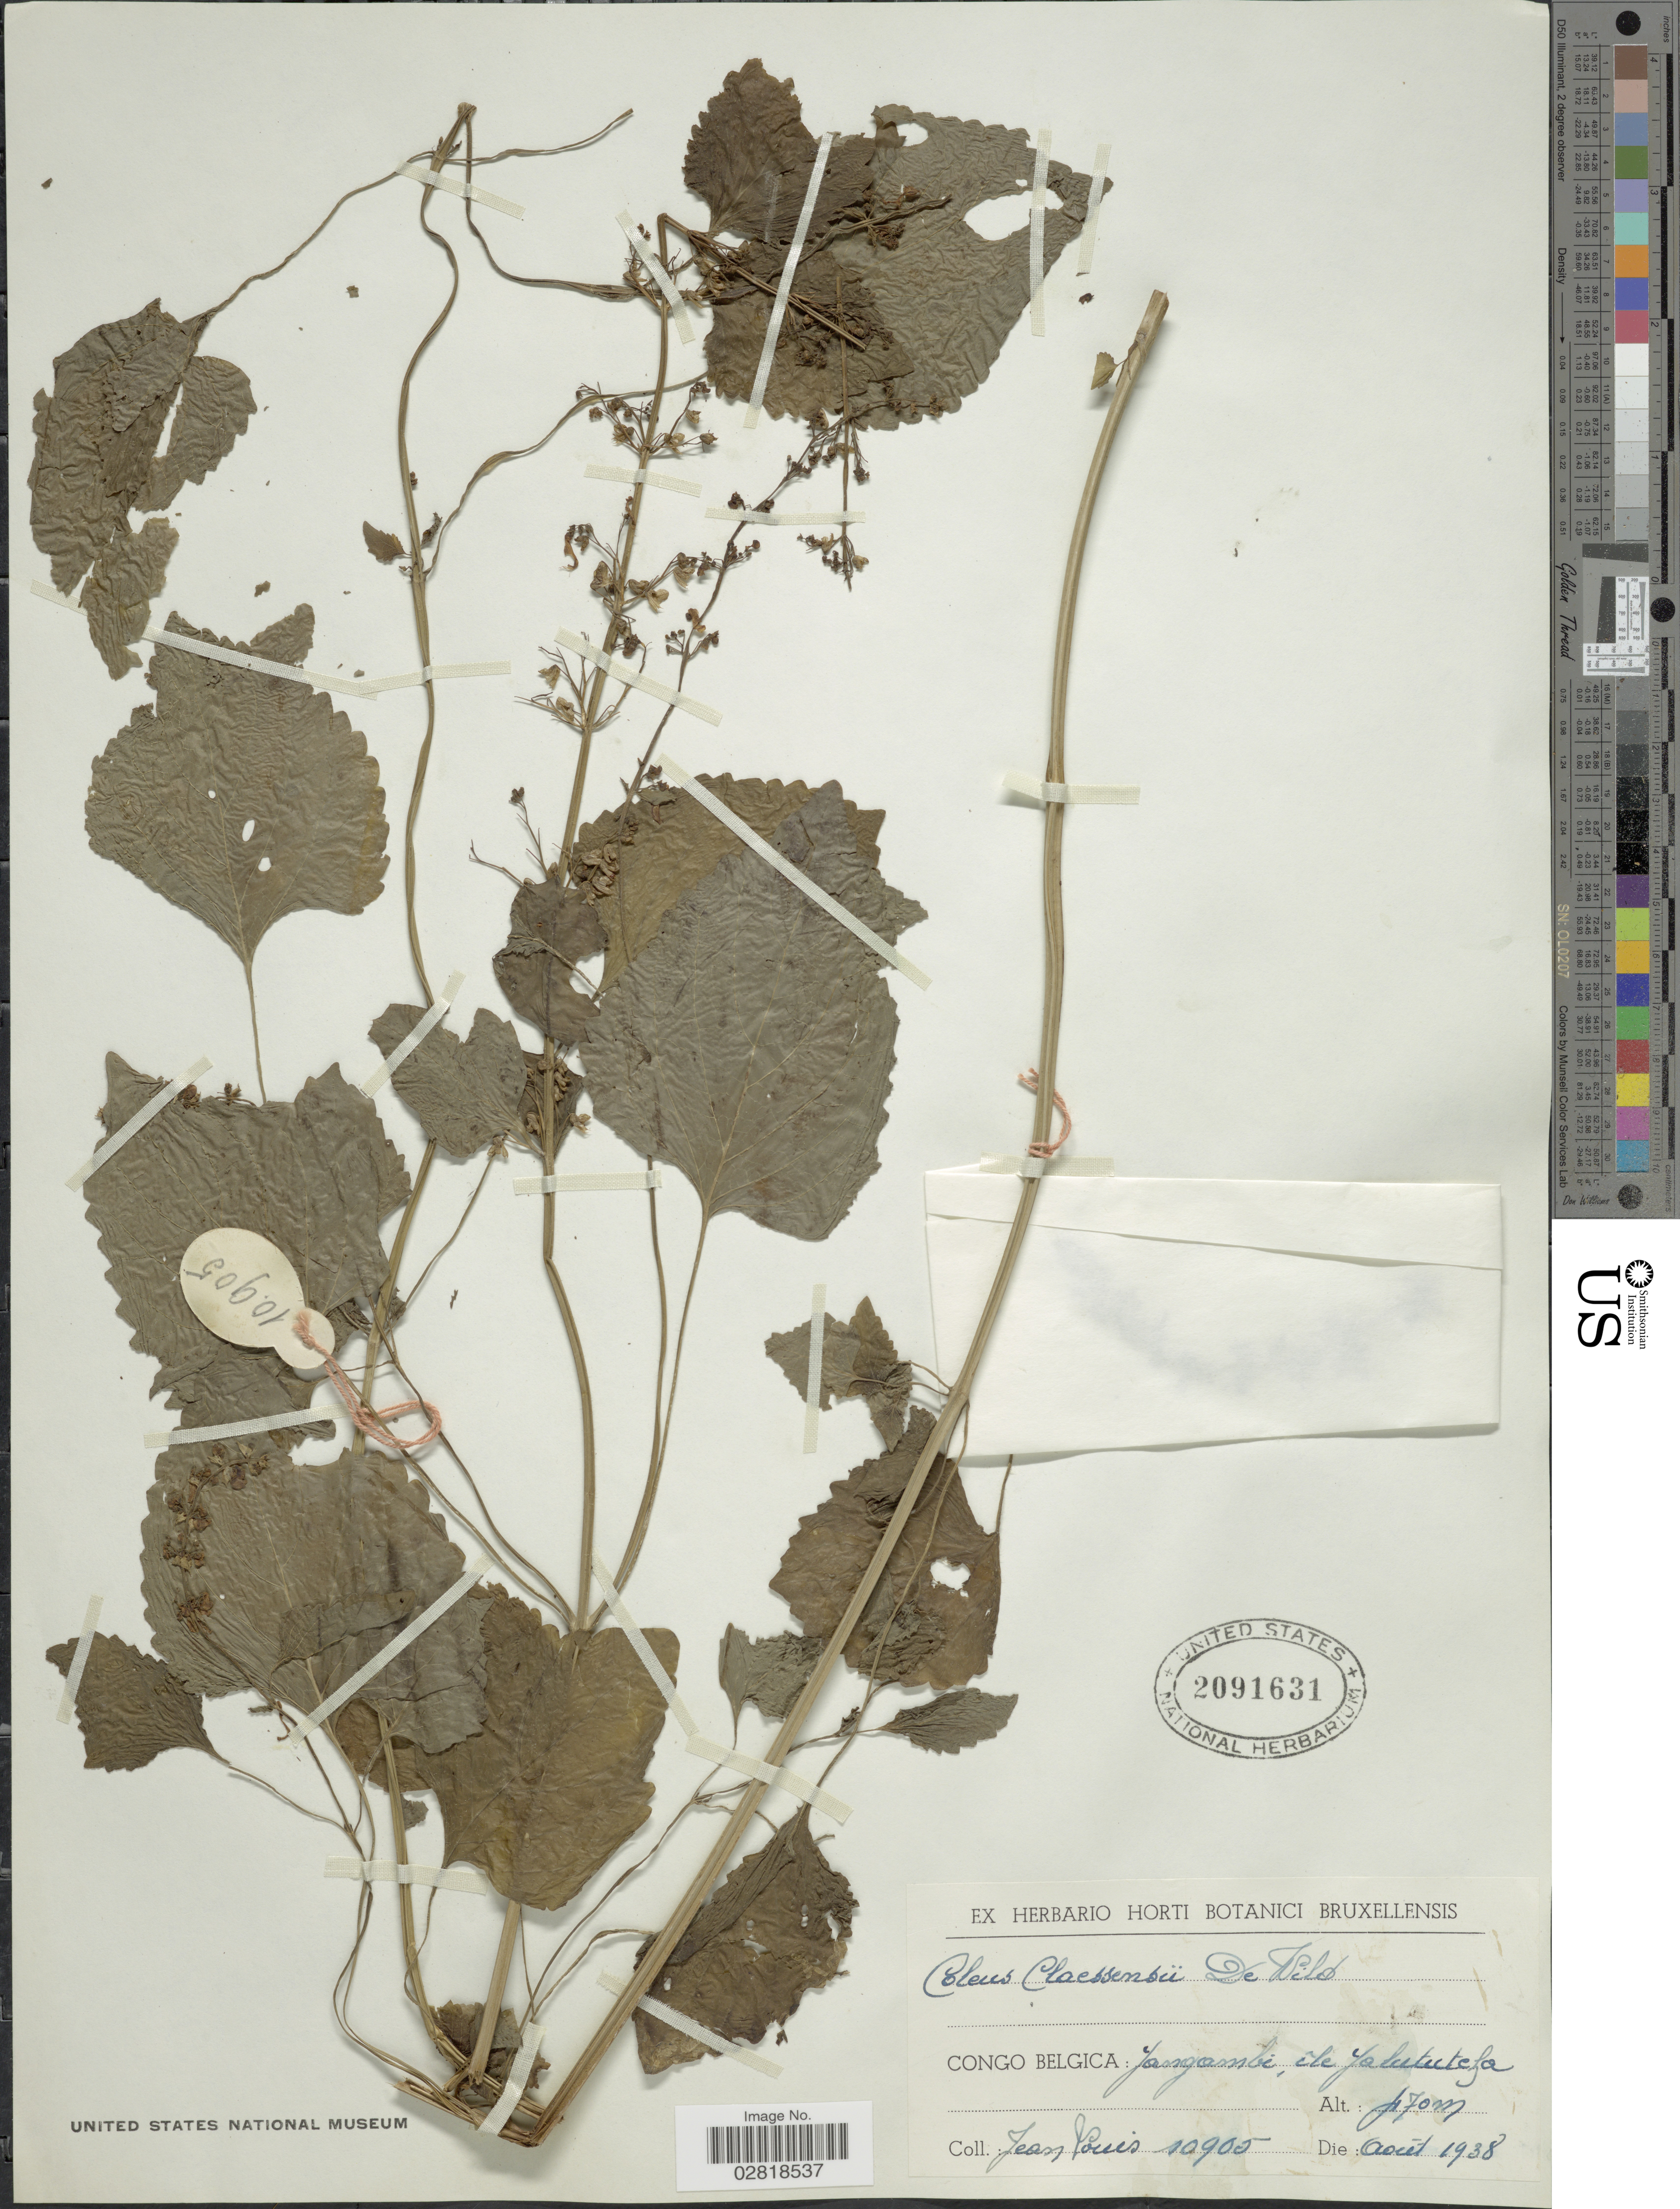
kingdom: Plantae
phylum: Tracheophyta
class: Magnoliopsida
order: Lamiales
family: Lamiaceae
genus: Coleus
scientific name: Coleus claessensii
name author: De Wild.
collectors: J. Louis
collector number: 10905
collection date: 1938-08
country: Congo, Democratic Republic of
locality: Congo Belgica: Jangambi, île Jalututeza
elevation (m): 470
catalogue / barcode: US 2091631